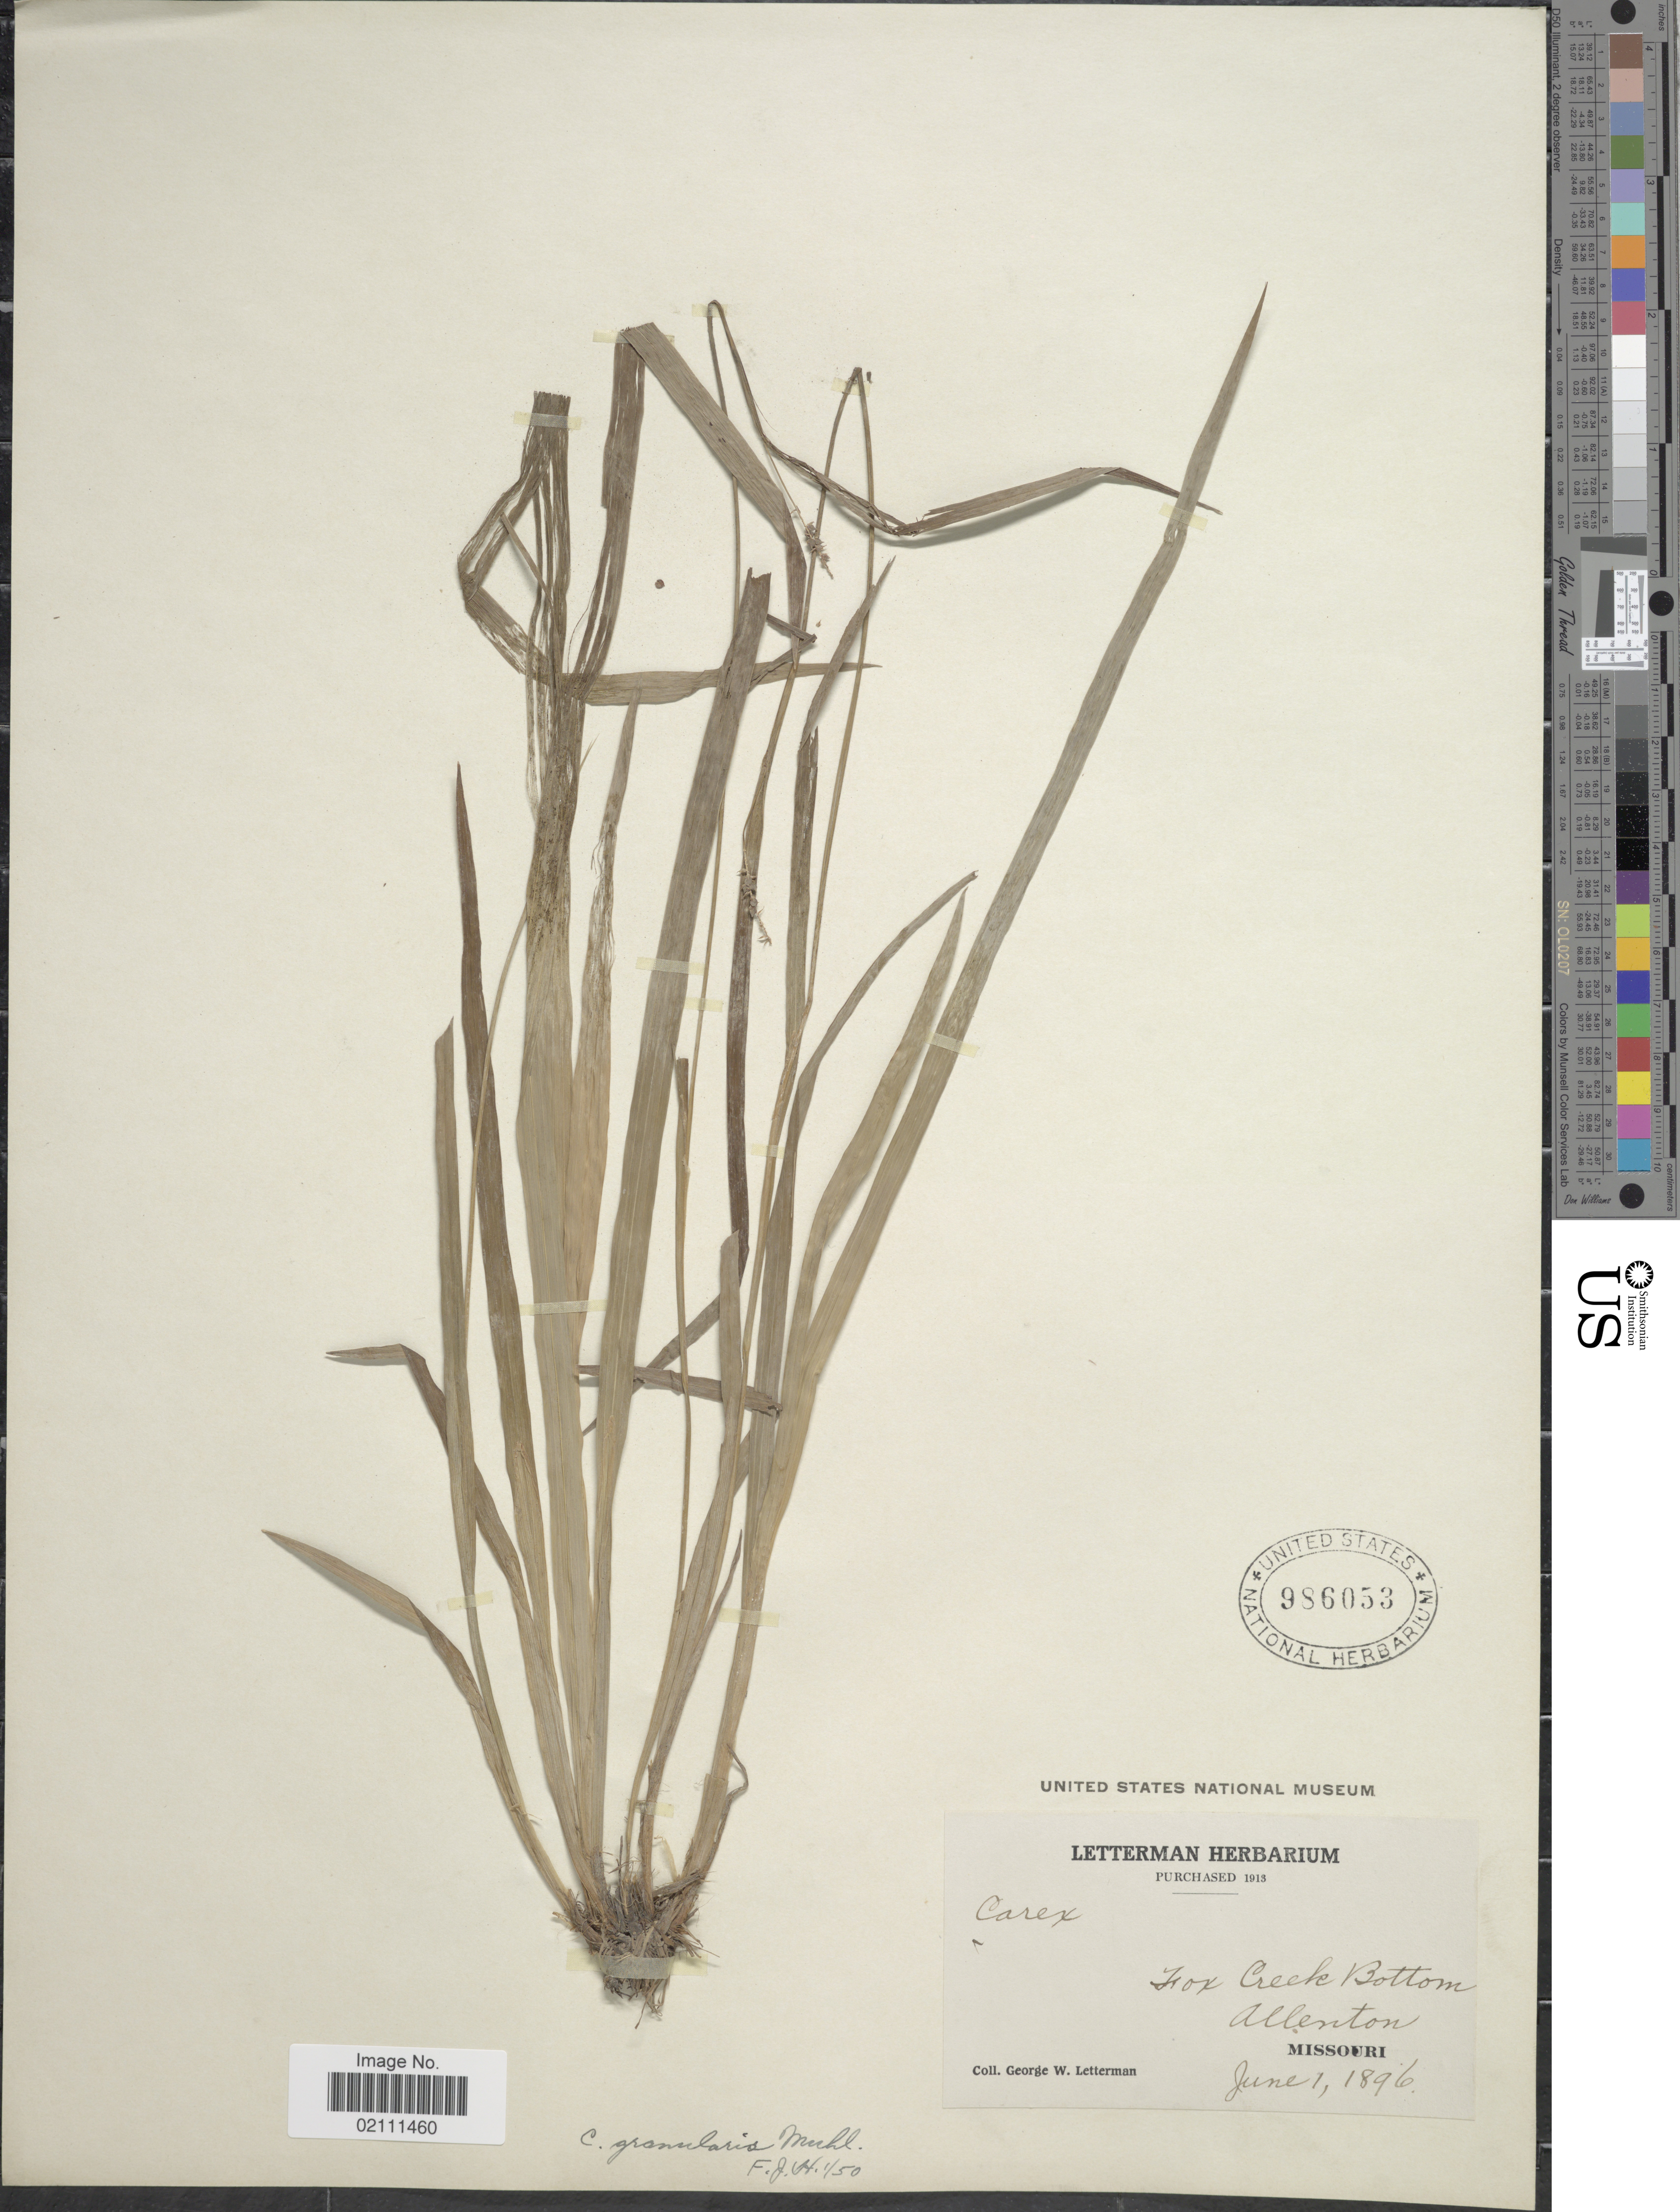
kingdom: Plantae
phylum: Tracheophyta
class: Liliopsida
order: Poales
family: Cyperaceae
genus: Carex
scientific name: Carex granularis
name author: Muhl. ex Willd.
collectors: G. W. Letterman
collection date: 1896-06-01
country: United States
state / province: Missouri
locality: Fox Creek Bottom, Allenton.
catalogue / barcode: US 986053